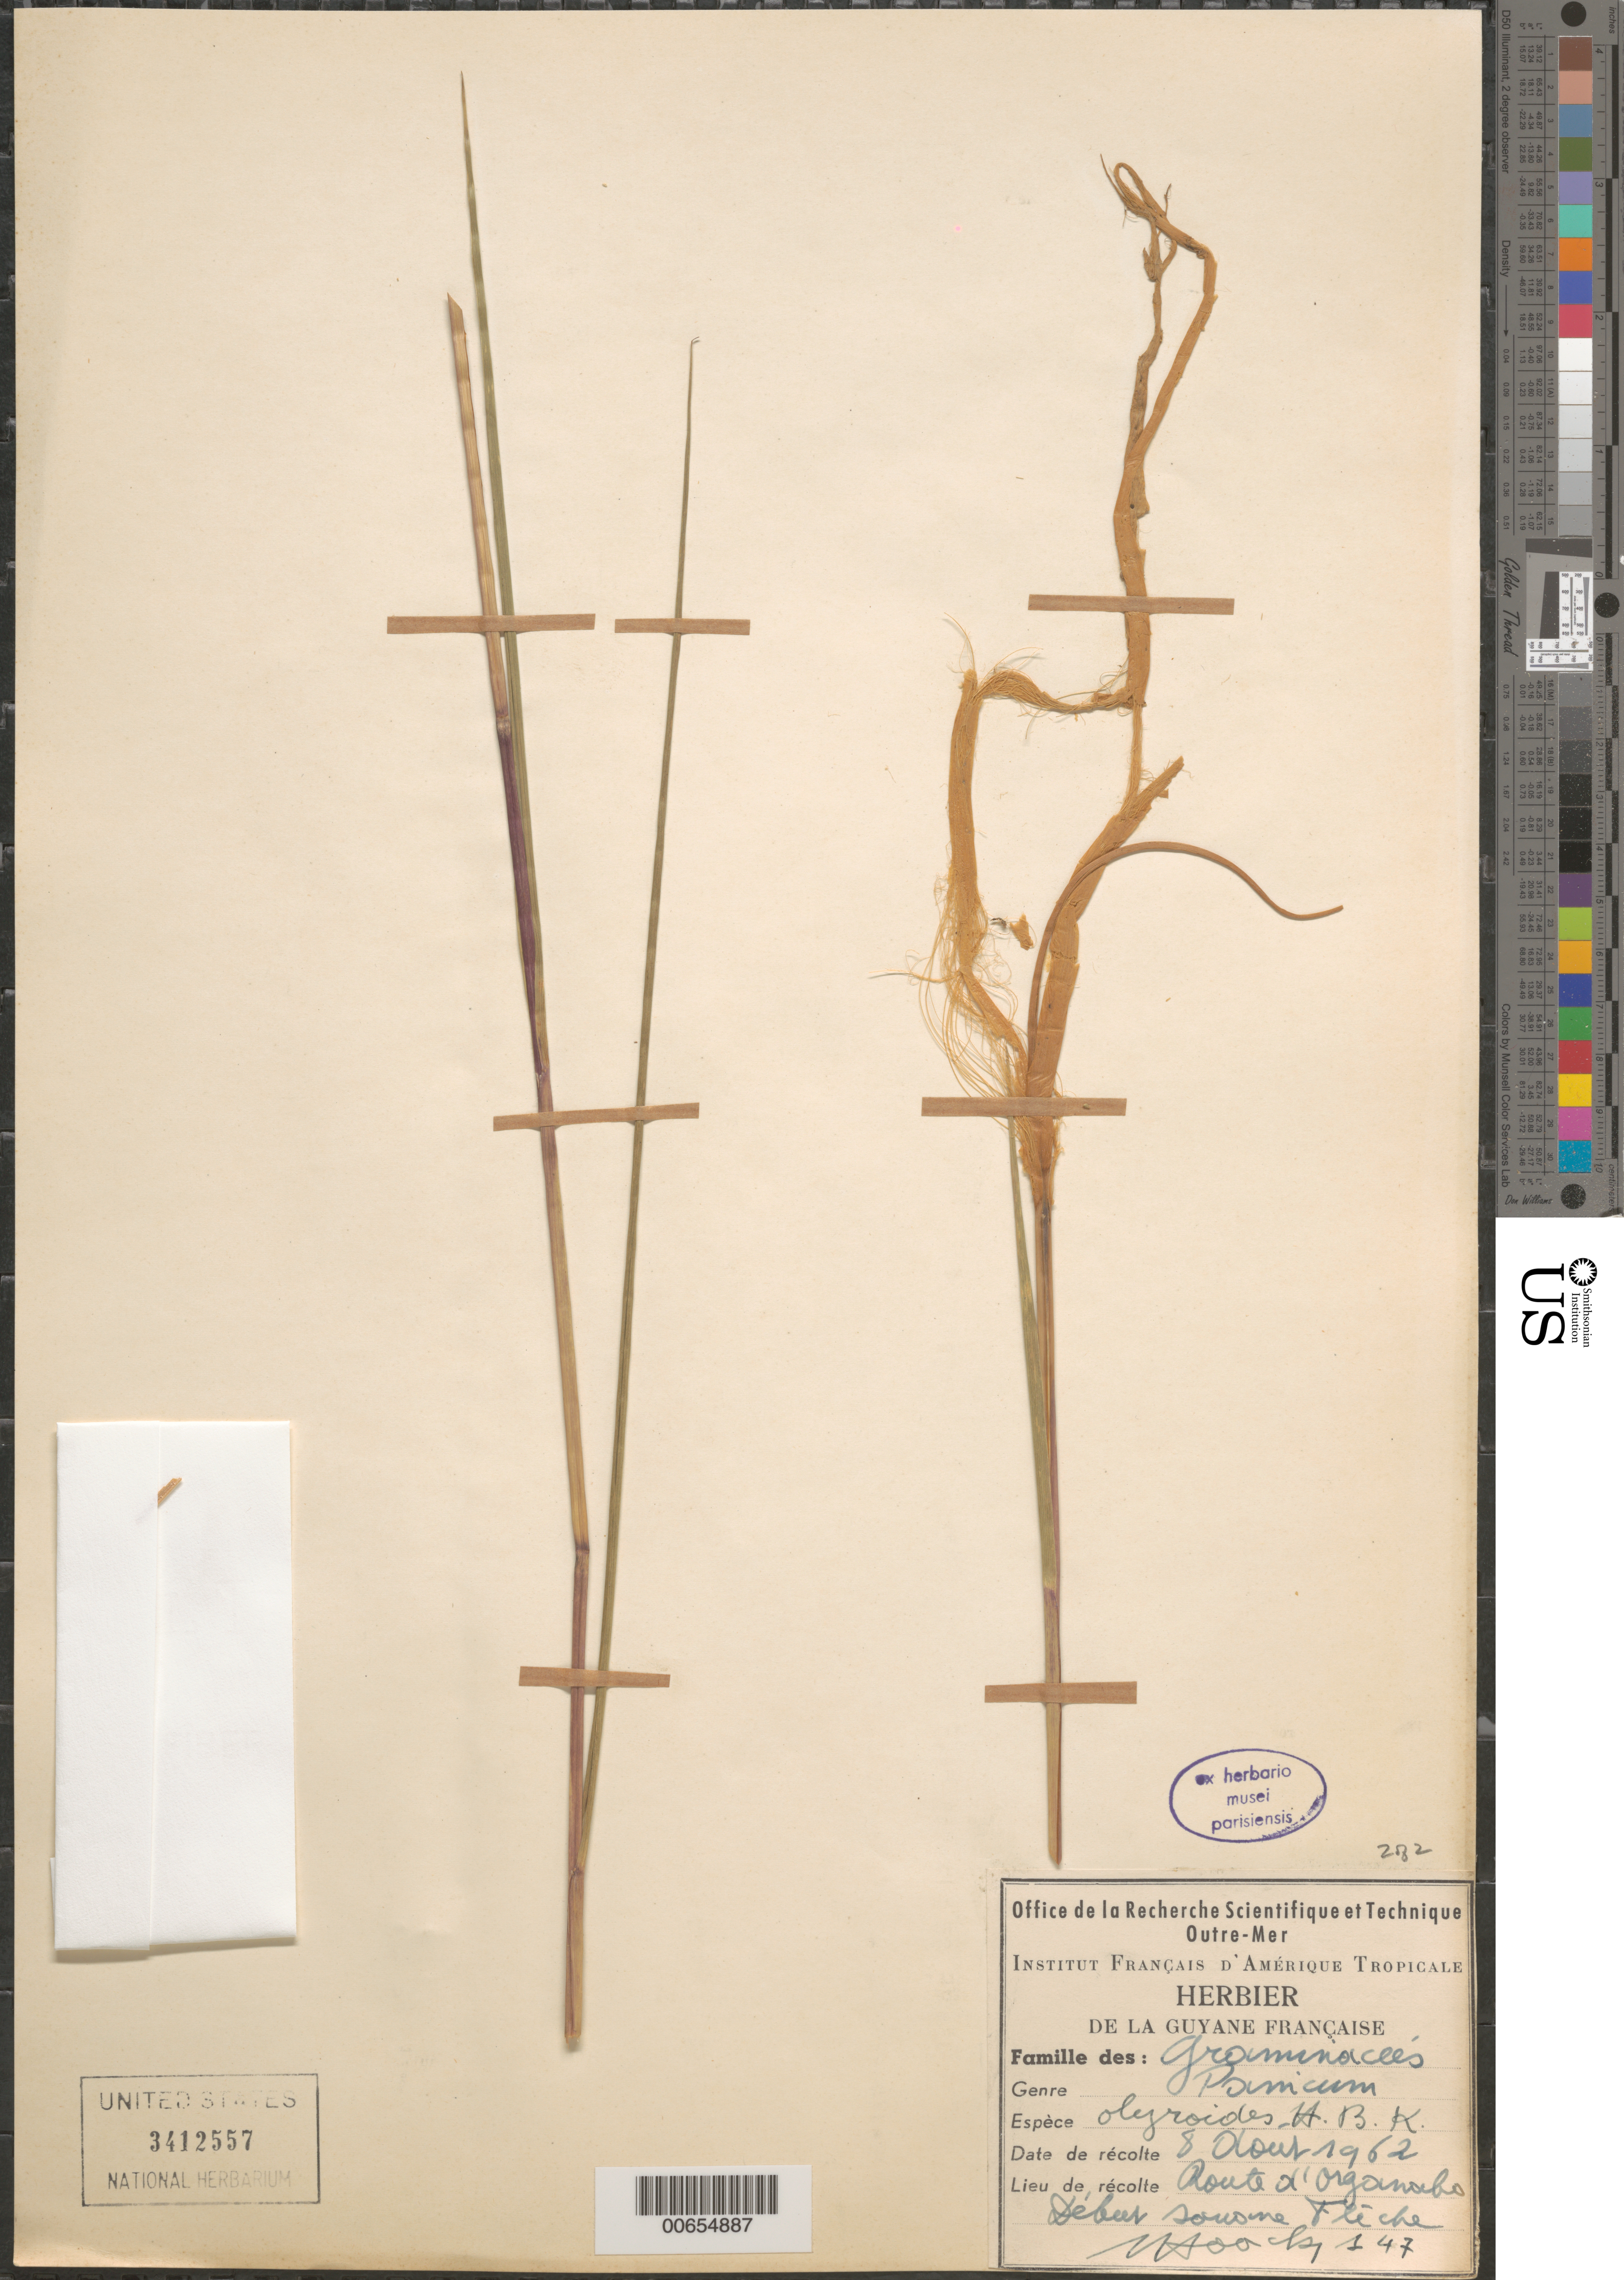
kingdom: Plantae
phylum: Tracheophyta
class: Liliopsida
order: Poales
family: Poaceae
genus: Panicum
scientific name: Panicum olyroides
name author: Kunth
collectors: J. Hoock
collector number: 147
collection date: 1962-08-08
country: French Guiana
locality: Route d'Organabo.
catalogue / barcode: US 3412557